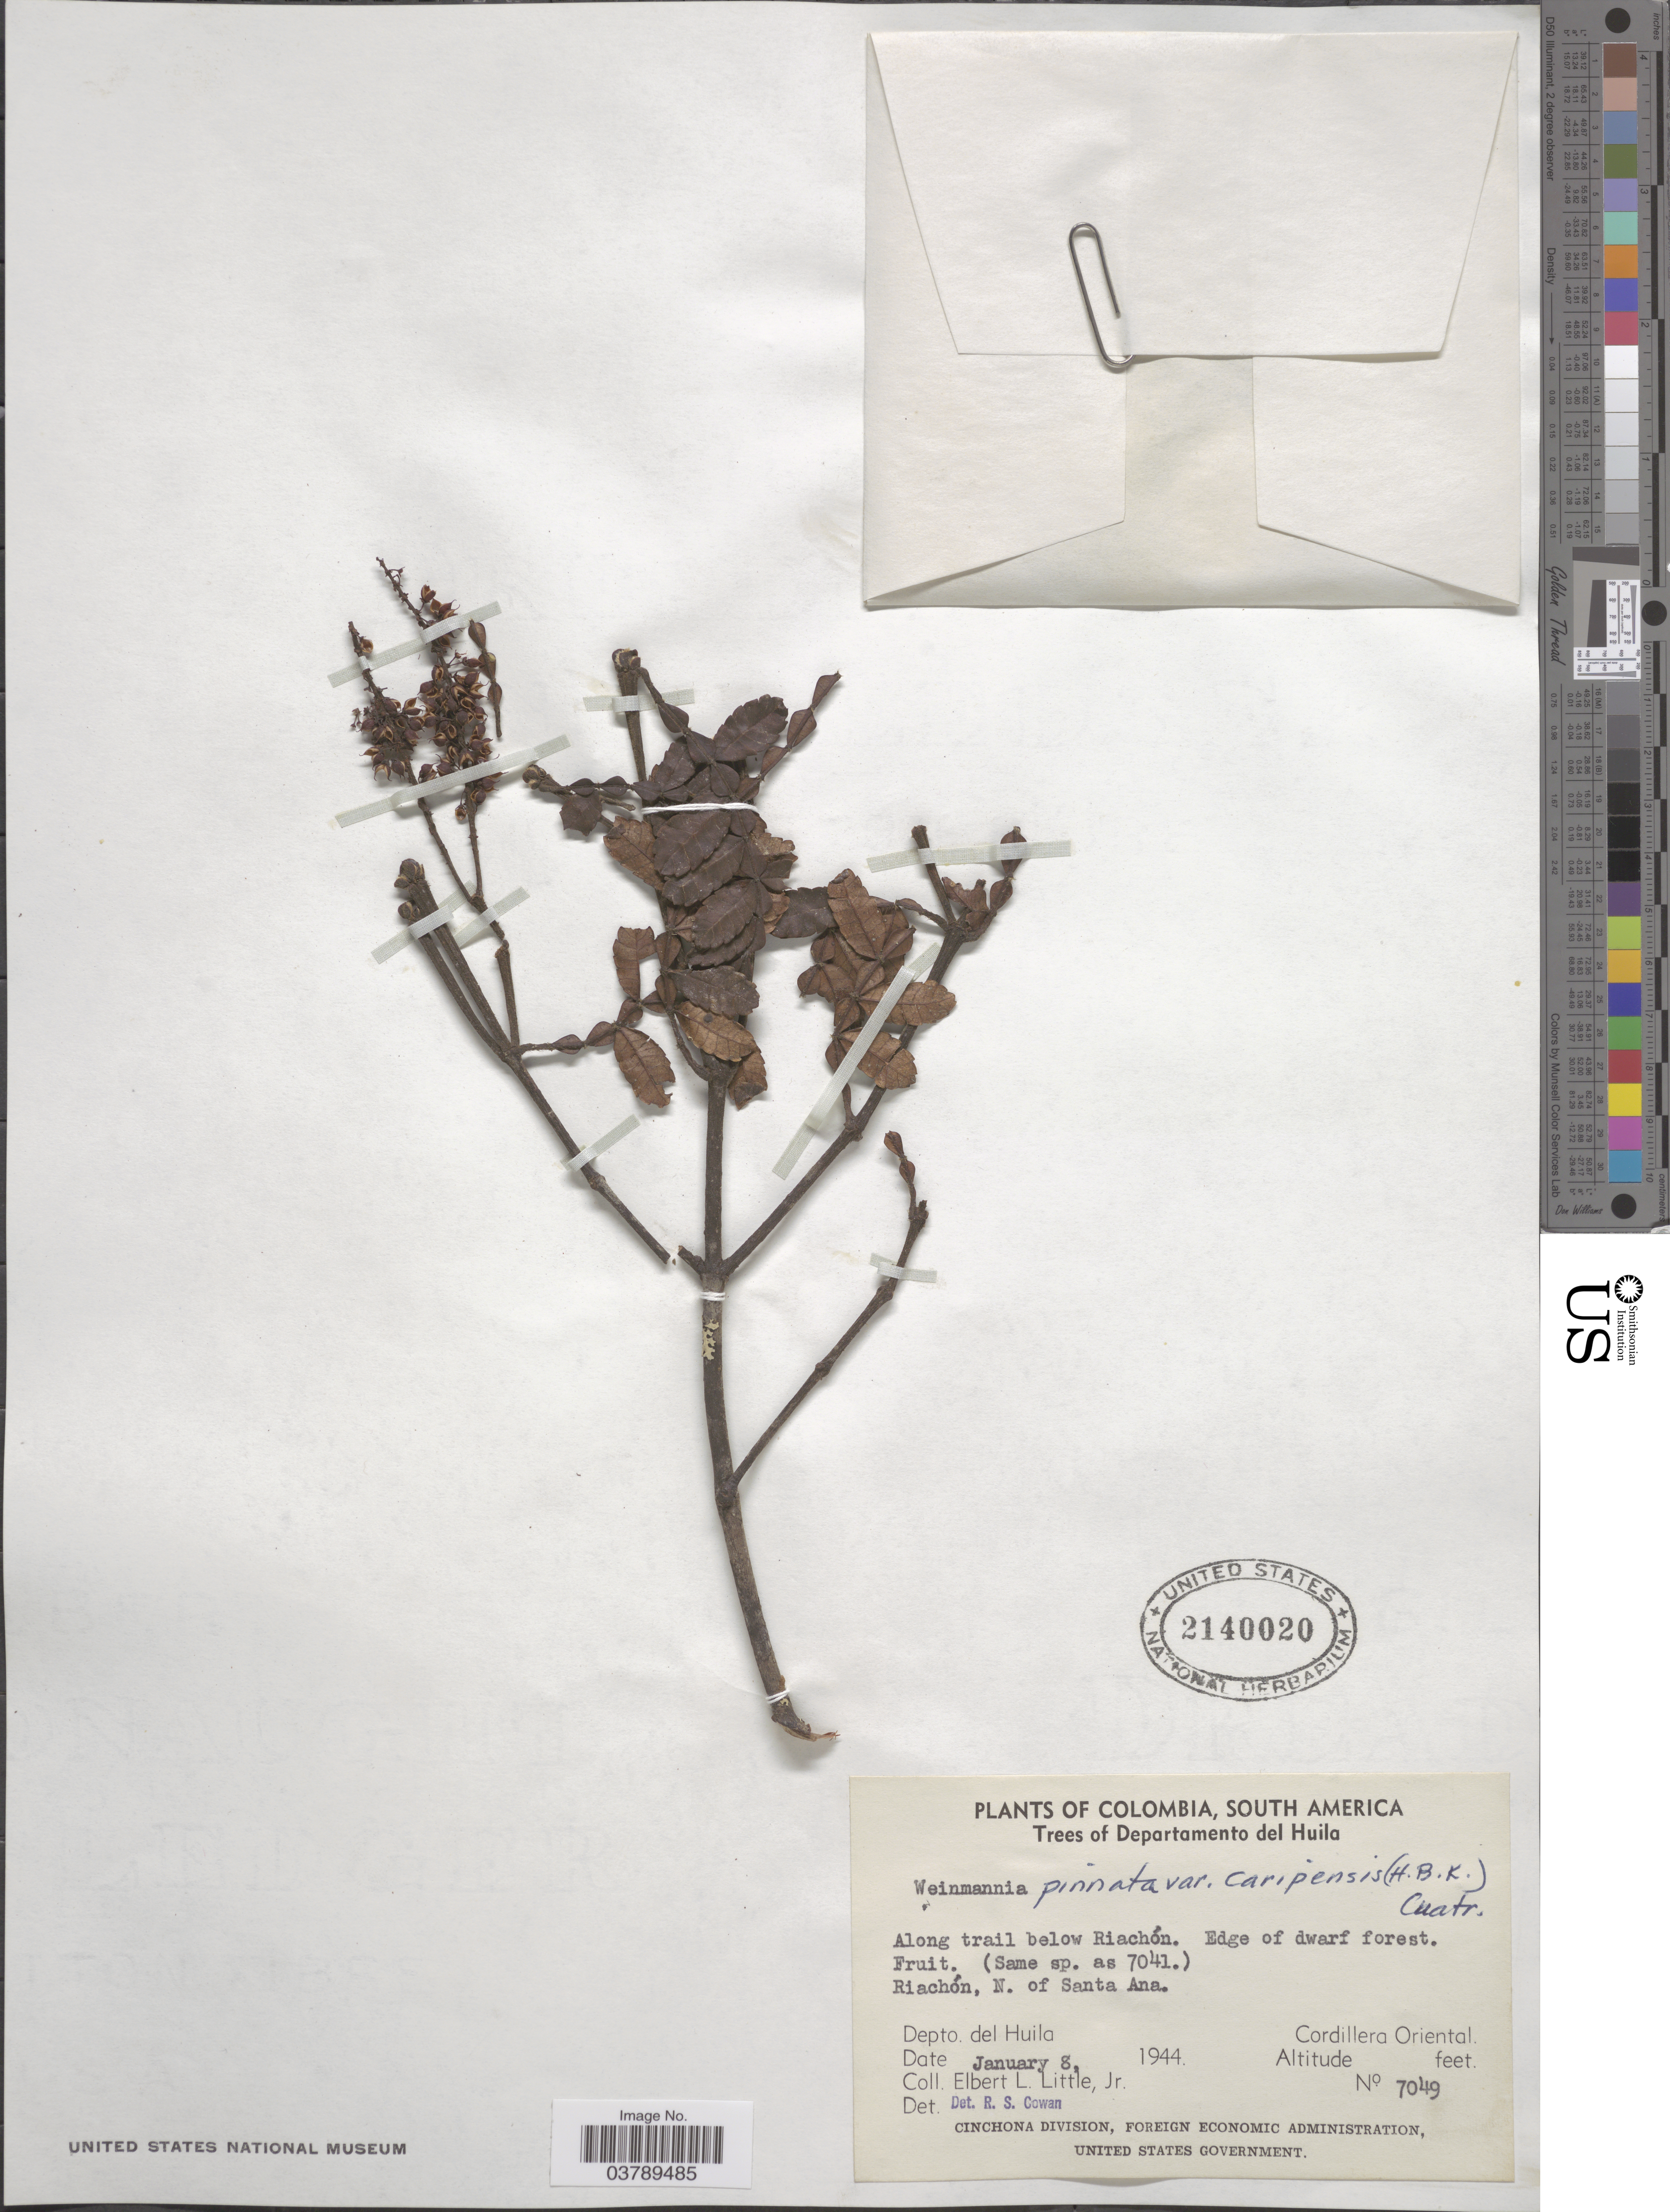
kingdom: Plantae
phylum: Tracheophyta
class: Magnoliopsida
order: Oxalidales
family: Cunoniaceae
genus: Weinmannia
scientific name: Weinmannia pinnata var. caripensis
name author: (Kunth) Cuatrec.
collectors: E. L. Little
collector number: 7049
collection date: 1944-01-08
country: Colombia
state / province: Huila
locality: Along trail below Riachón. Riachón, N. of Santa Ana. Depto. del Huila. Cordillera Oriental.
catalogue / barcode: US 2140020